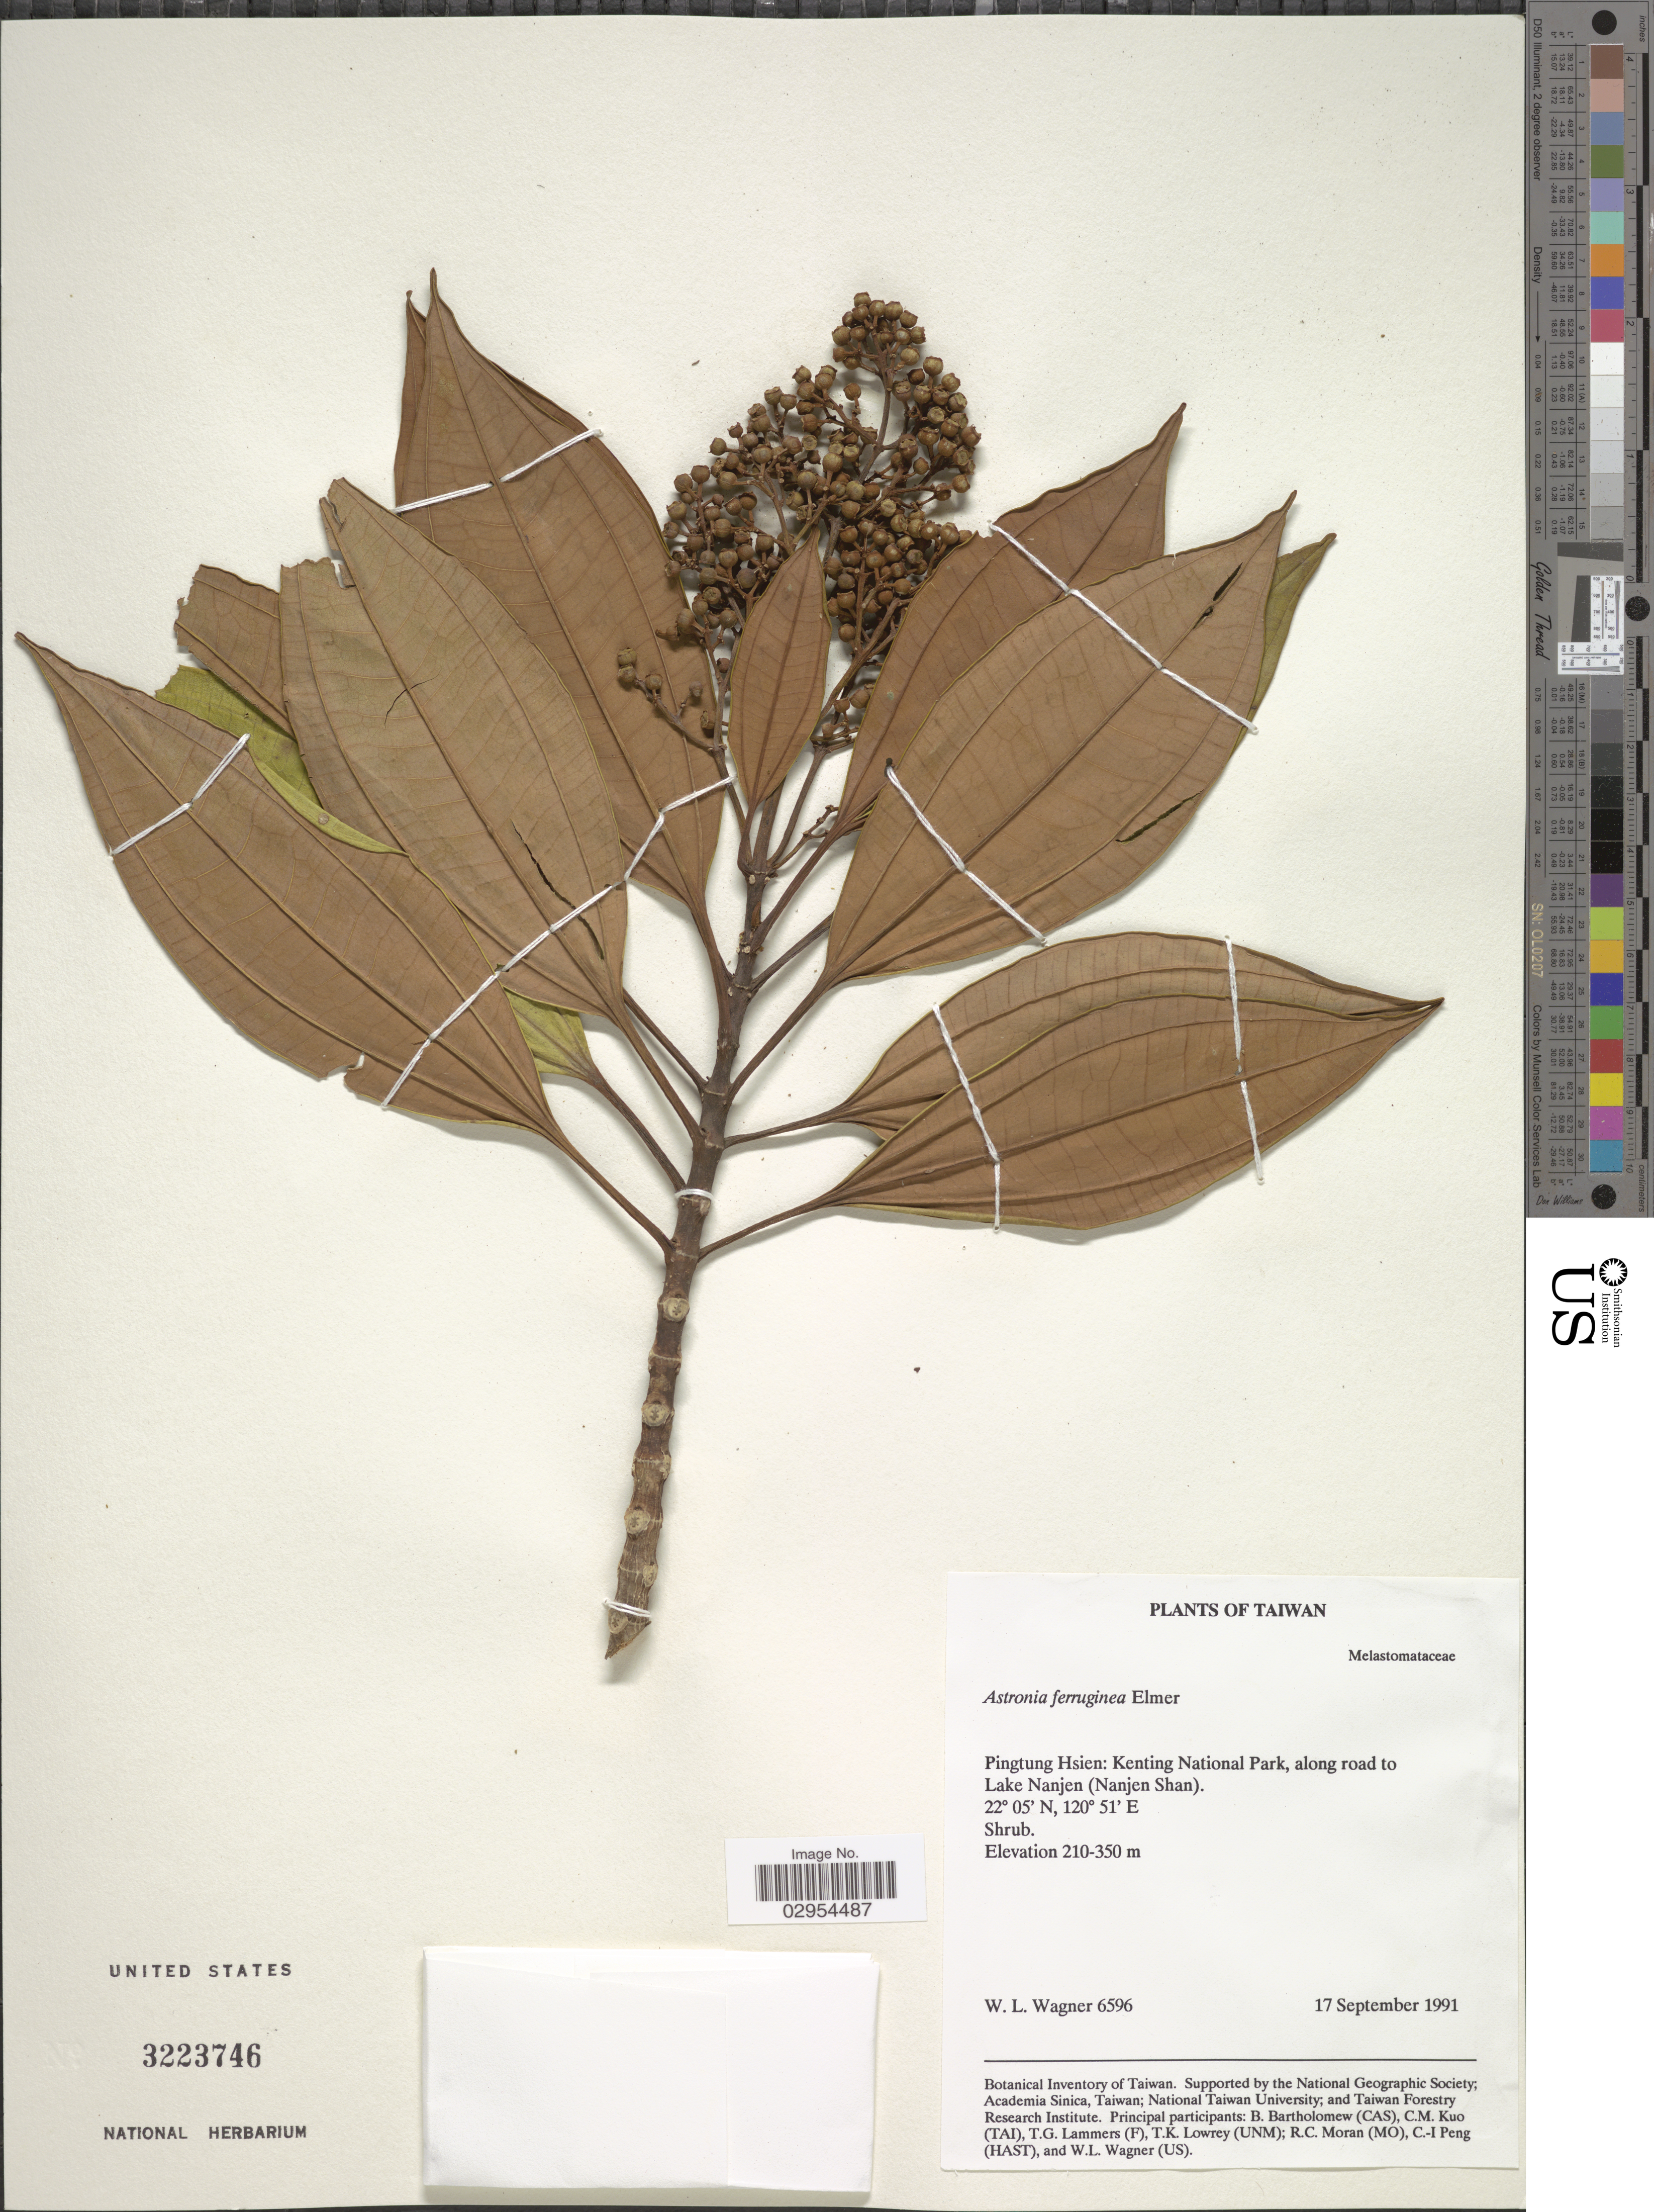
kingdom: Plantae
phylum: Tracheophyta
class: Magnoliopsida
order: Myrtales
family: Melastomataceae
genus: Astronia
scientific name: Astronia ferruginea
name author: Elmer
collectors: W. L. Wagner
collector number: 6596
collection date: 1991-09-17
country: Taiwan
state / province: Pingtung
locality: Pingtung Hsien: Kenting National Park, along road to Lake Nanjen (Nanjen Shan).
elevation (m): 210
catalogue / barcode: US 3223746